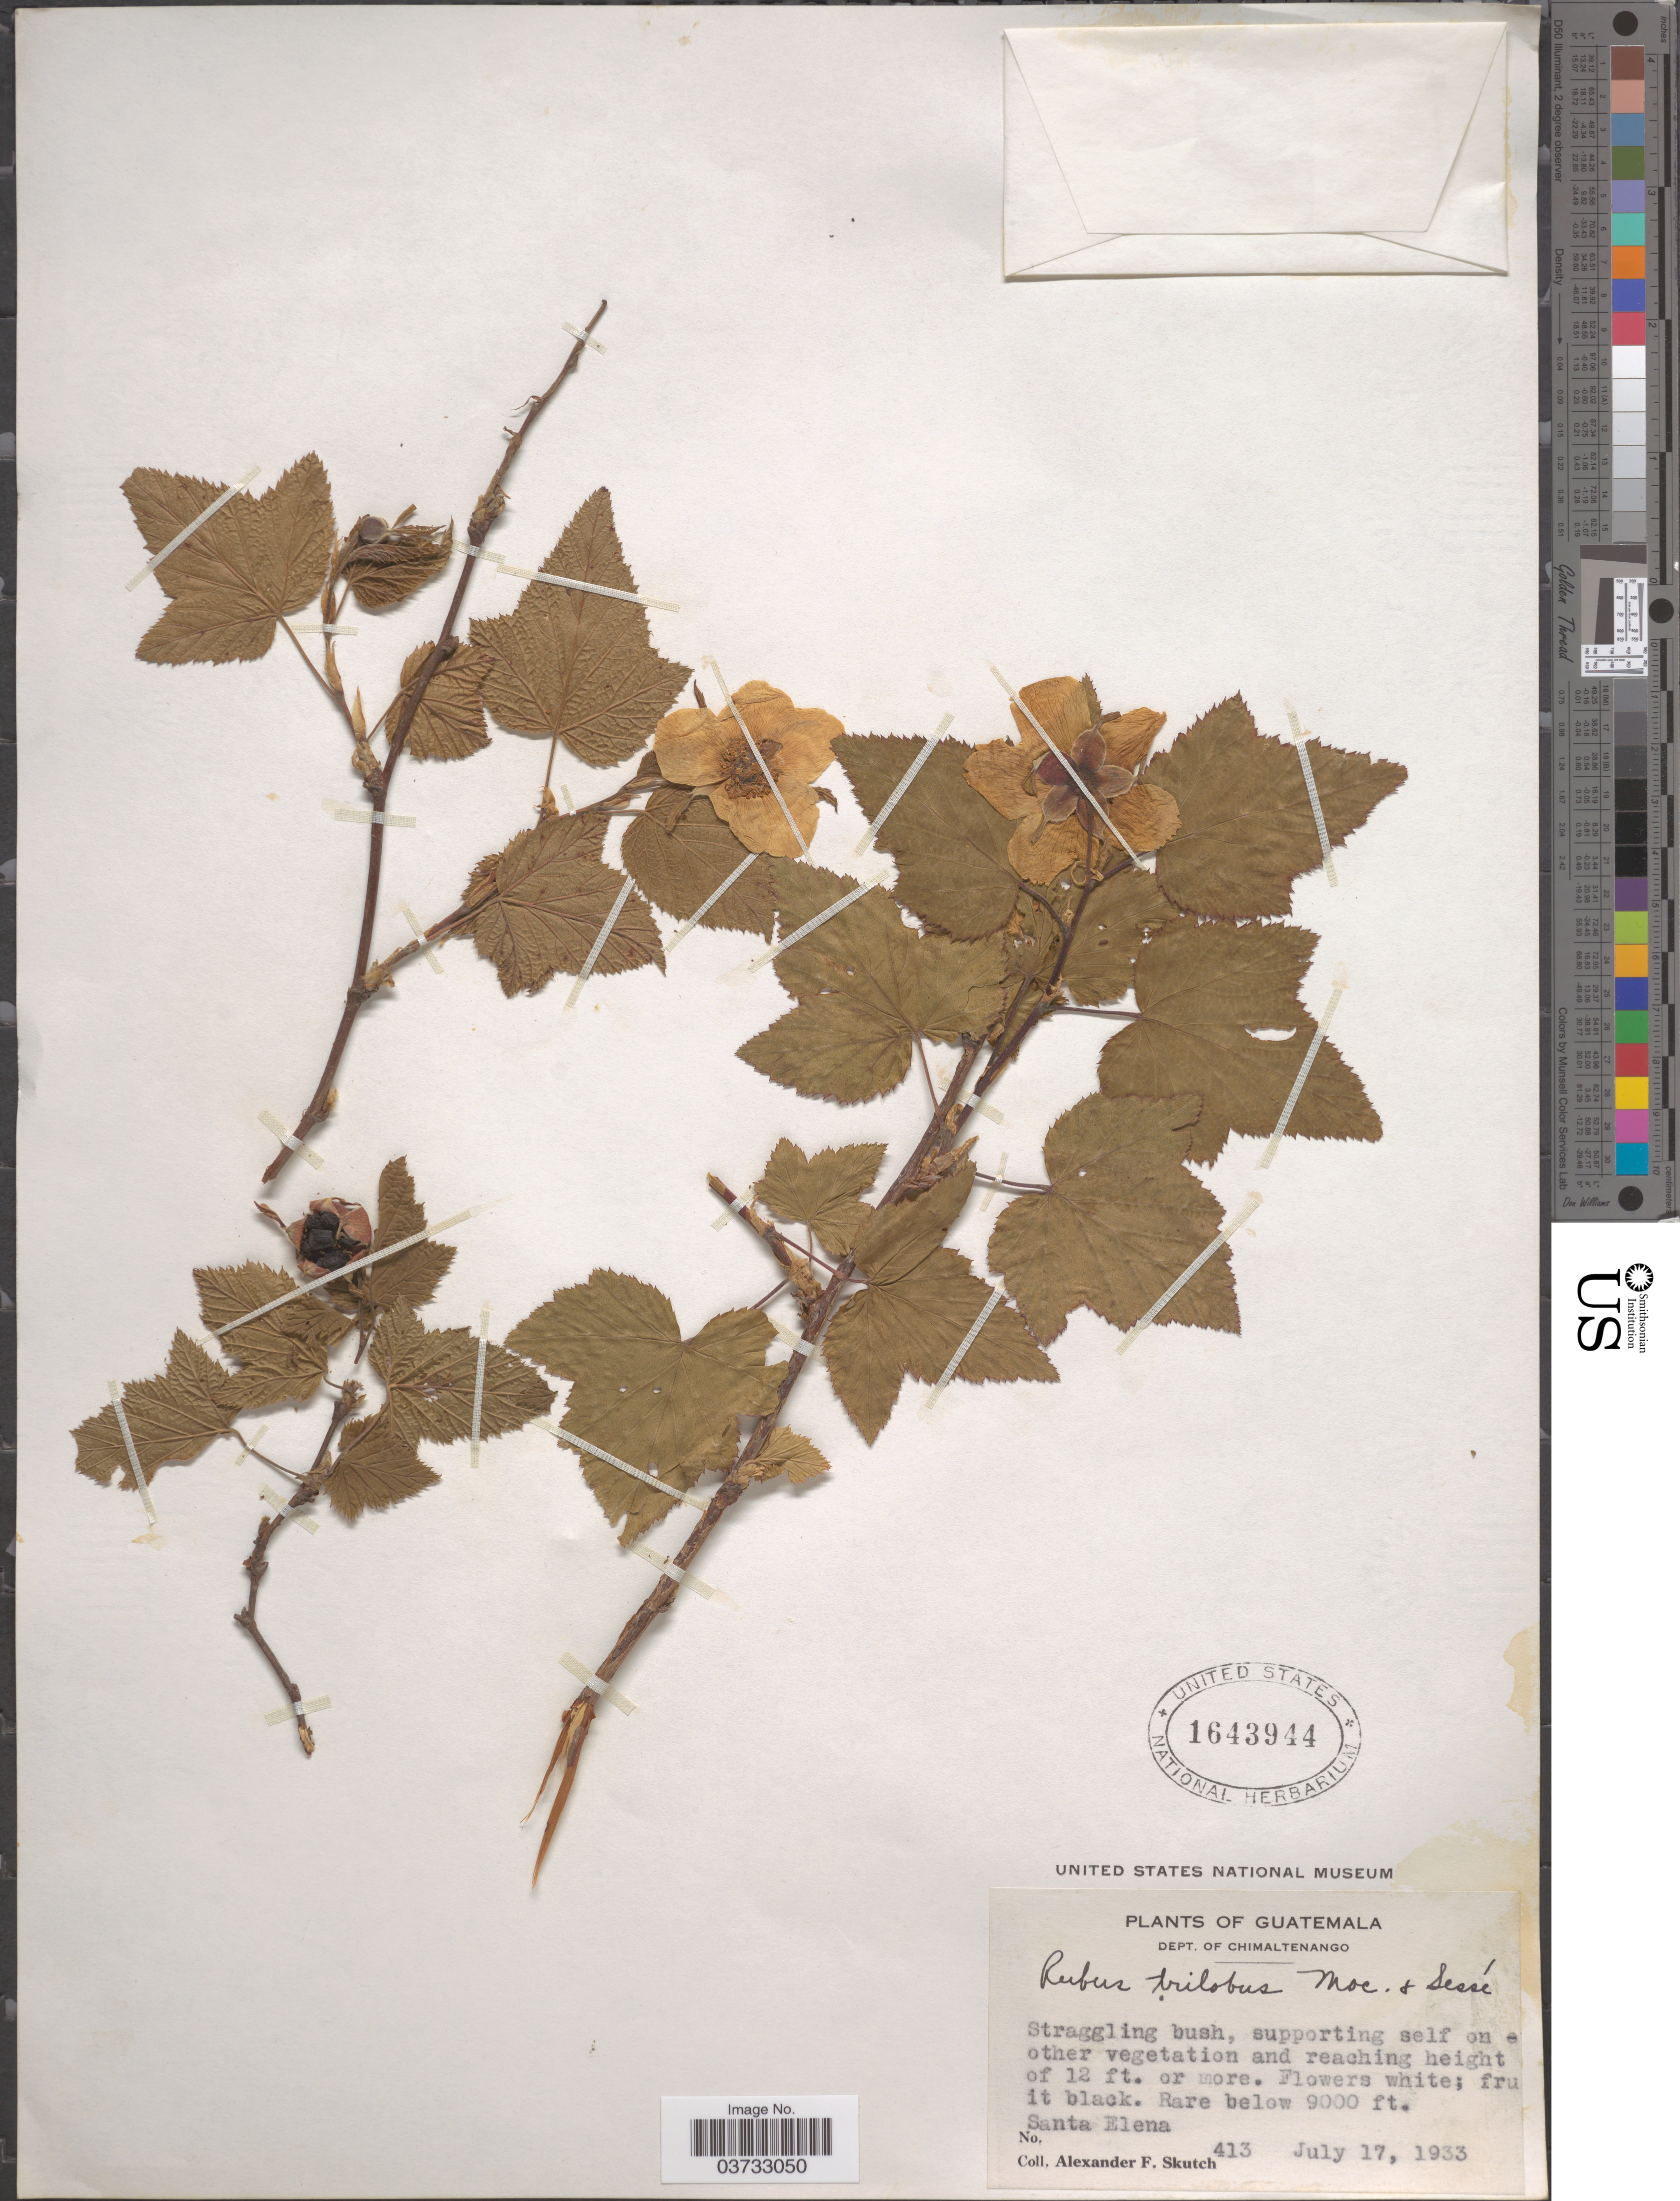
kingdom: Plantae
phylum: Tracheophyta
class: Magnoliopsida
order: Rosales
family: Rosaceae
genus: Rubus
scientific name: Rubus trilobus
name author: Moc. & Sessé ex Ser.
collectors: A. F. Skutch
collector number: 413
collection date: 1933-07-17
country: Guatemala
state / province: Chimaltenango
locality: Dept. of Chimaltenango. Santa Elena.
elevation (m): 2743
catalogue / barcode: US 1643944